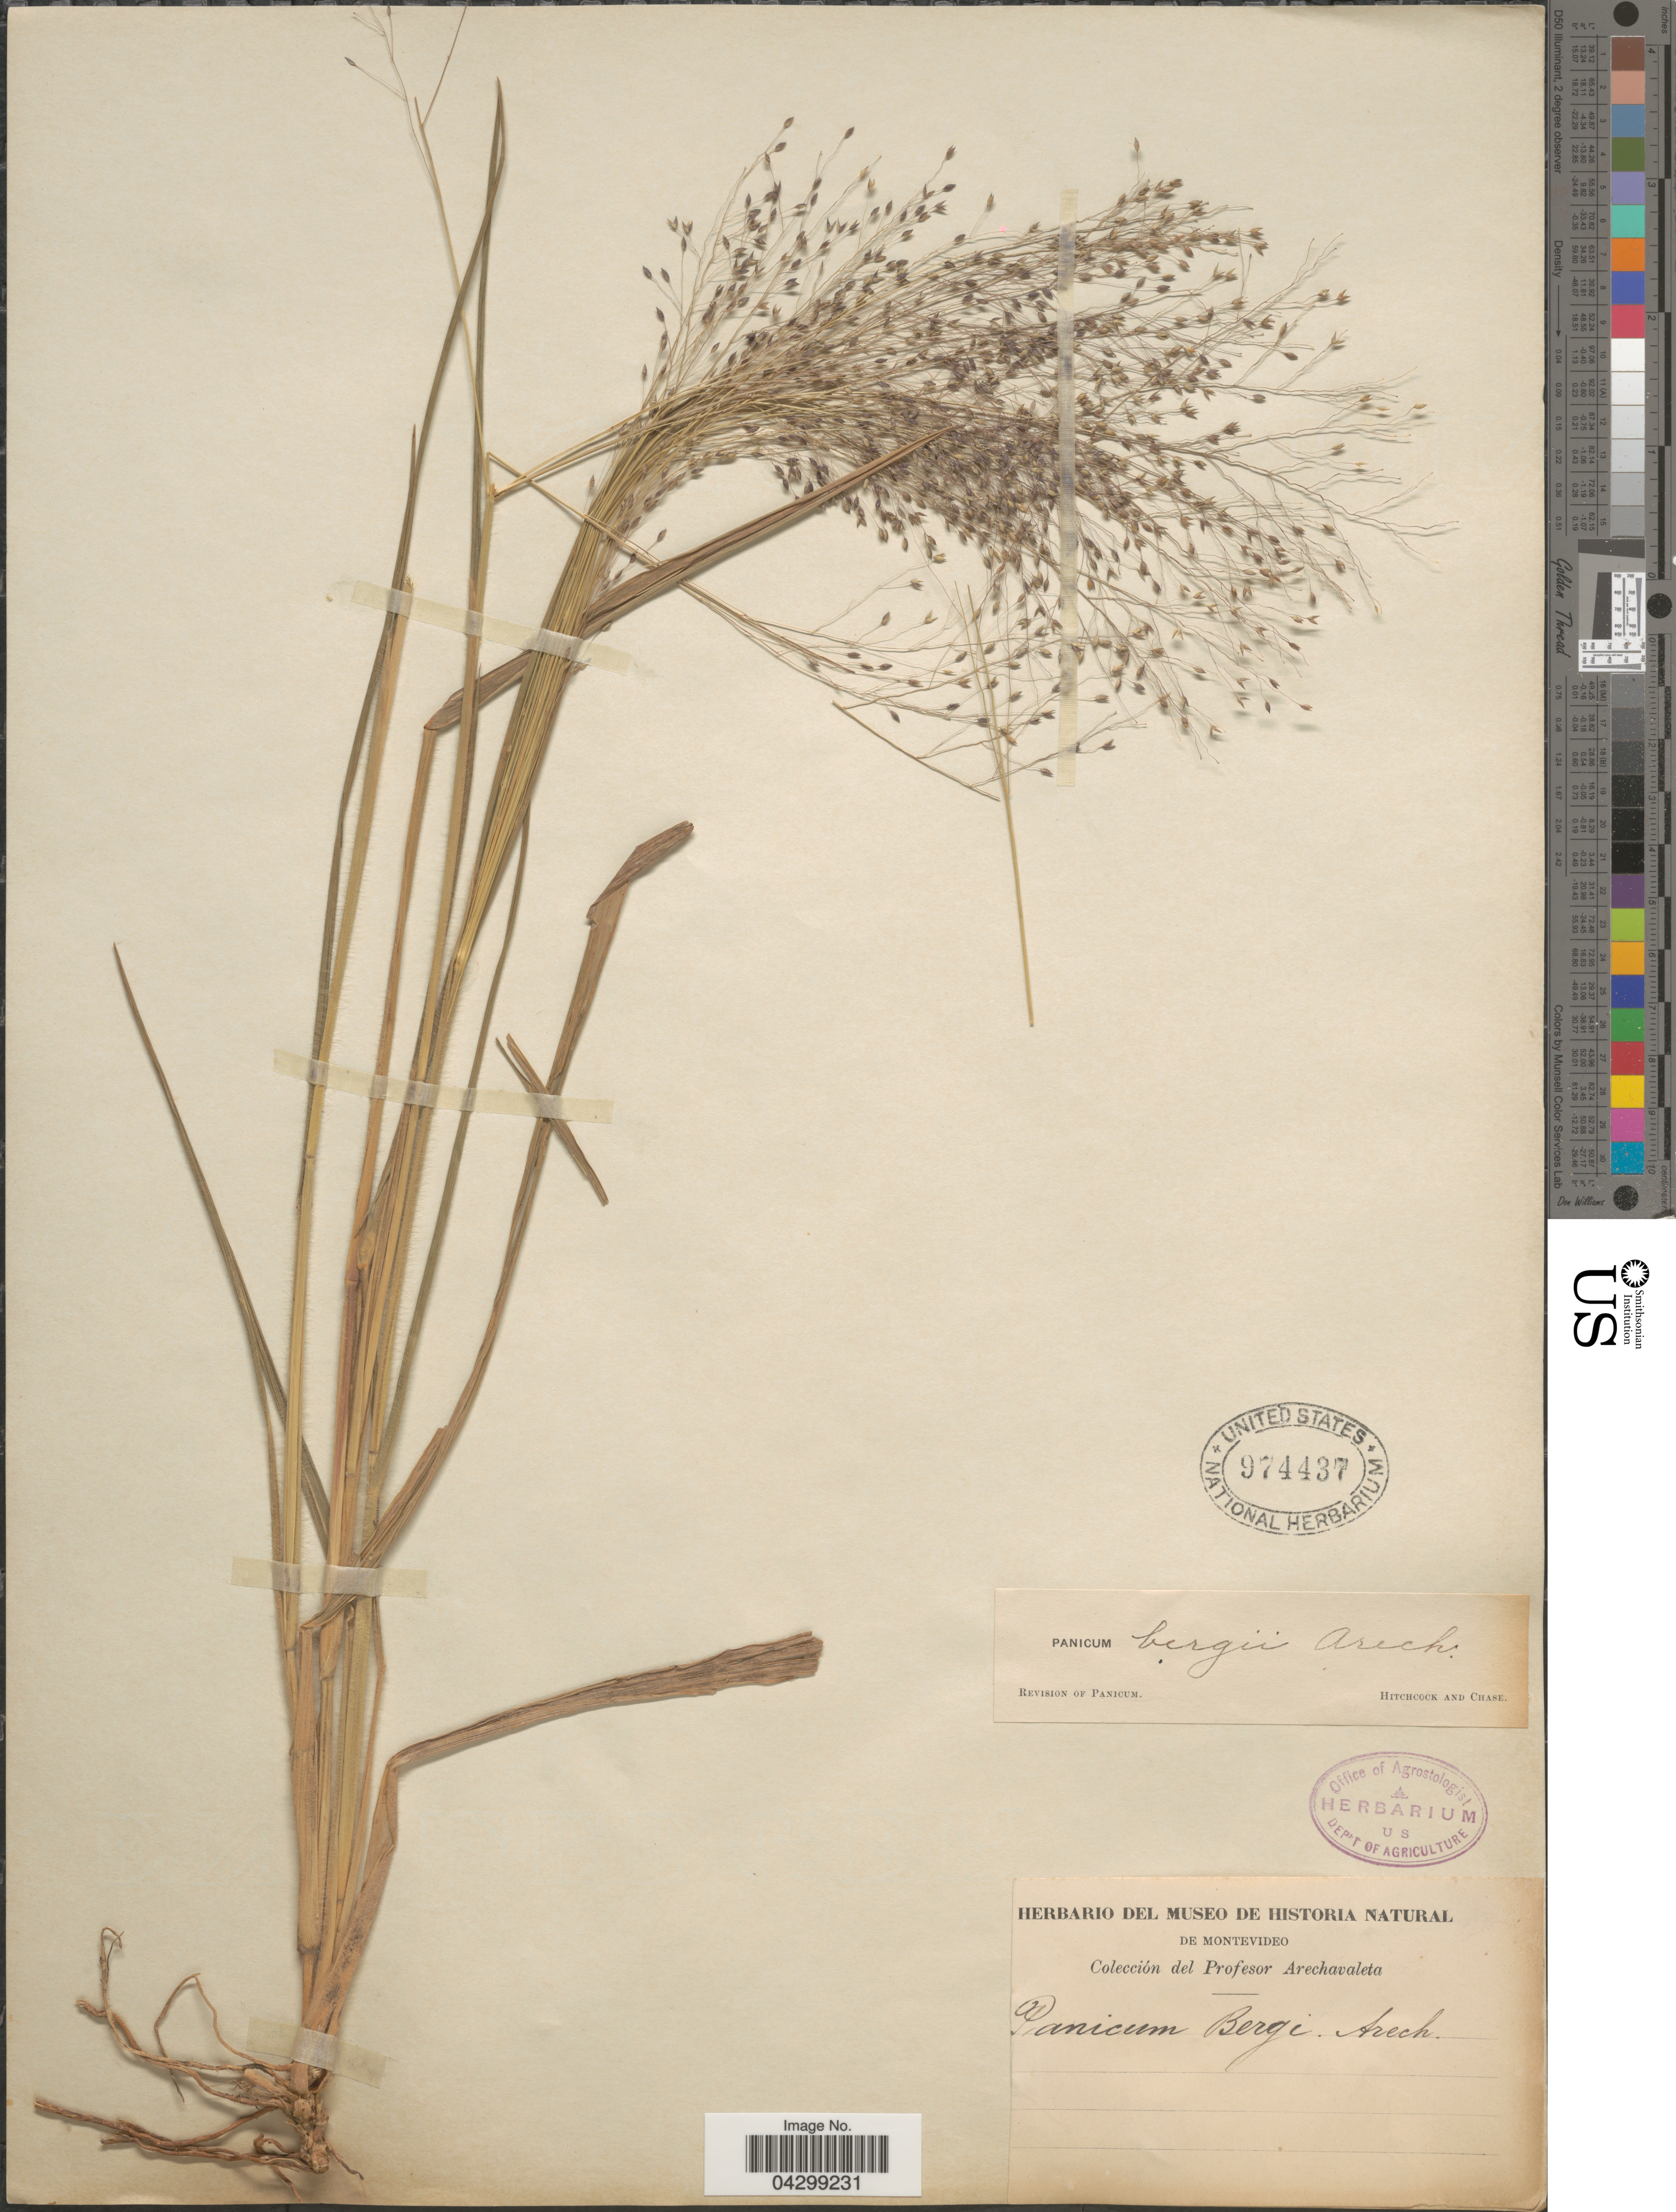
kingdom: Plantae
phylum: Tracheophyta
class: Liliopsida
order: Poales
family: Poaceae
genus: Panicum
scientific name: Panicum bergii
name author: Arechav.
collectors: Arechavaleta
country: Uruguay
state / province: Montevideo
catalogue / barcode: US 974437